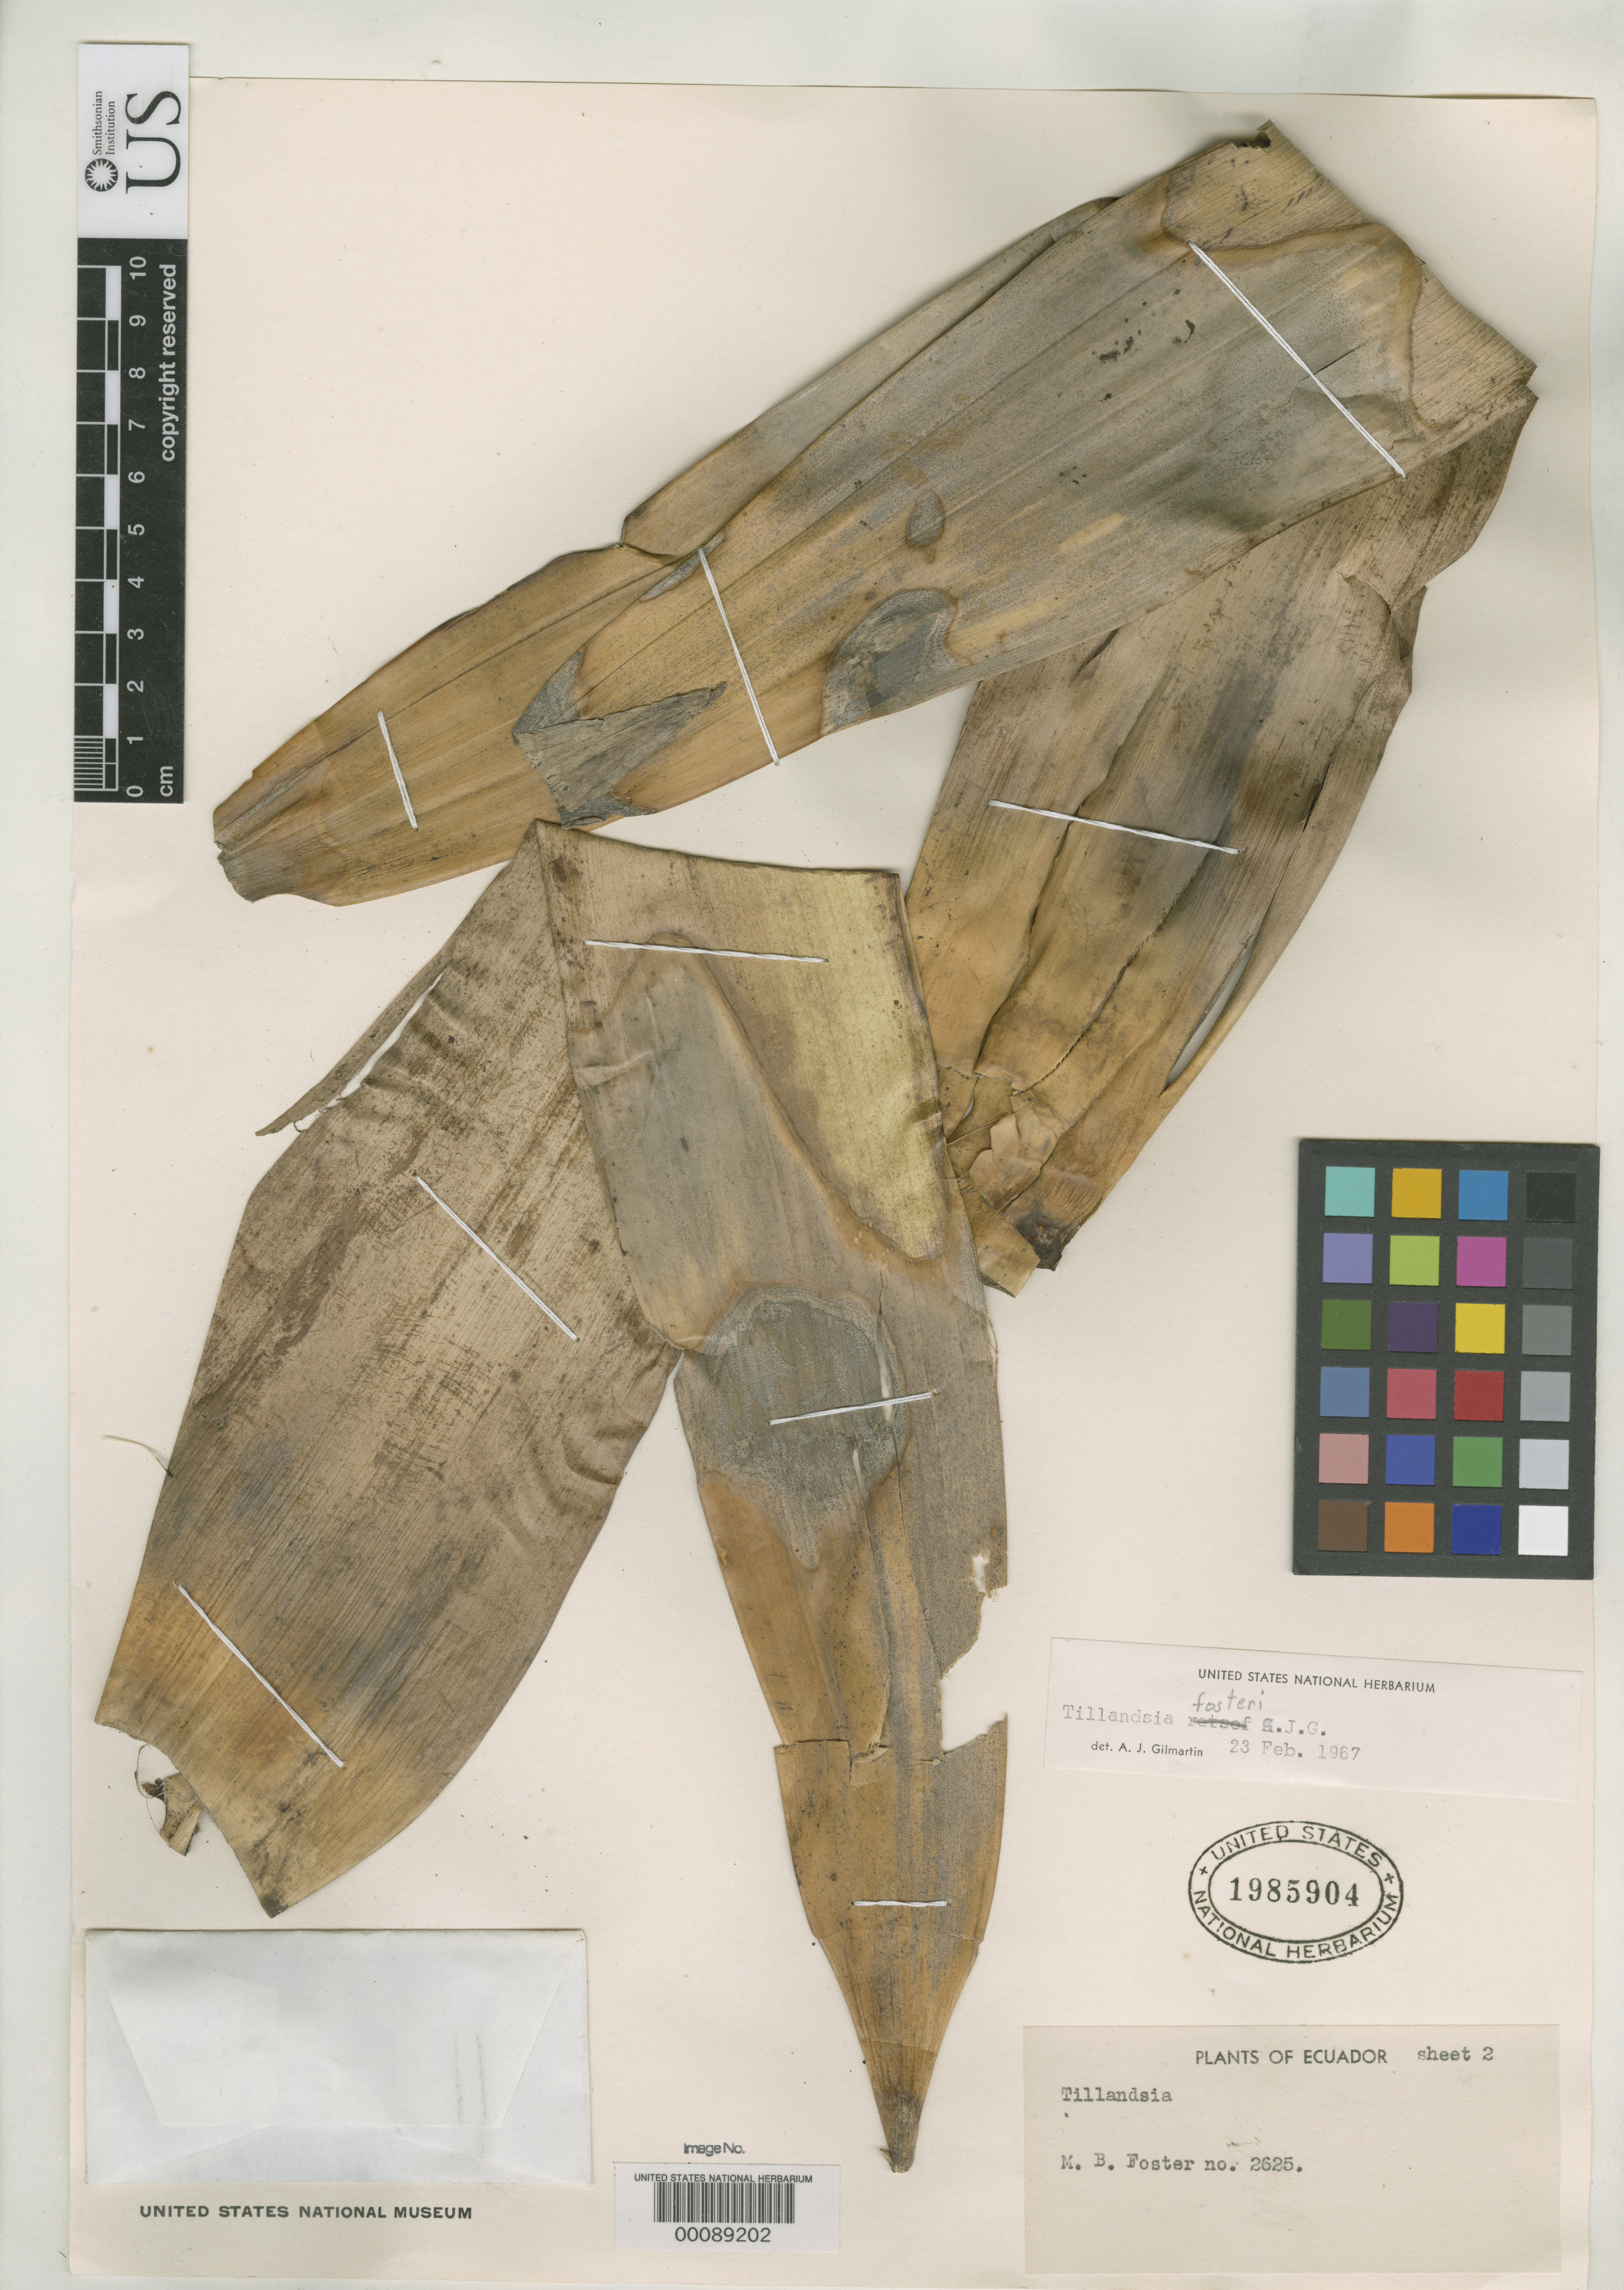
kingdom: Plantae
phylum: Tracheophyta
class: Liliopsida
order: Poales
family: Bromeliaceae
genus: Tillandsia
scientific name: Tillandsia fosteri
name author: Gilmartin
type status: Holotype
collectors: M. B. Foster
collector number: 2625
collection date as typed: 04 Dec 1948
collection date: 1948-12-04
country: Ecuador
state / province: Loja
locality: Ona-Zaraguro Highway.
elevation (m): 2134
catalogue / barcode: US 1985904